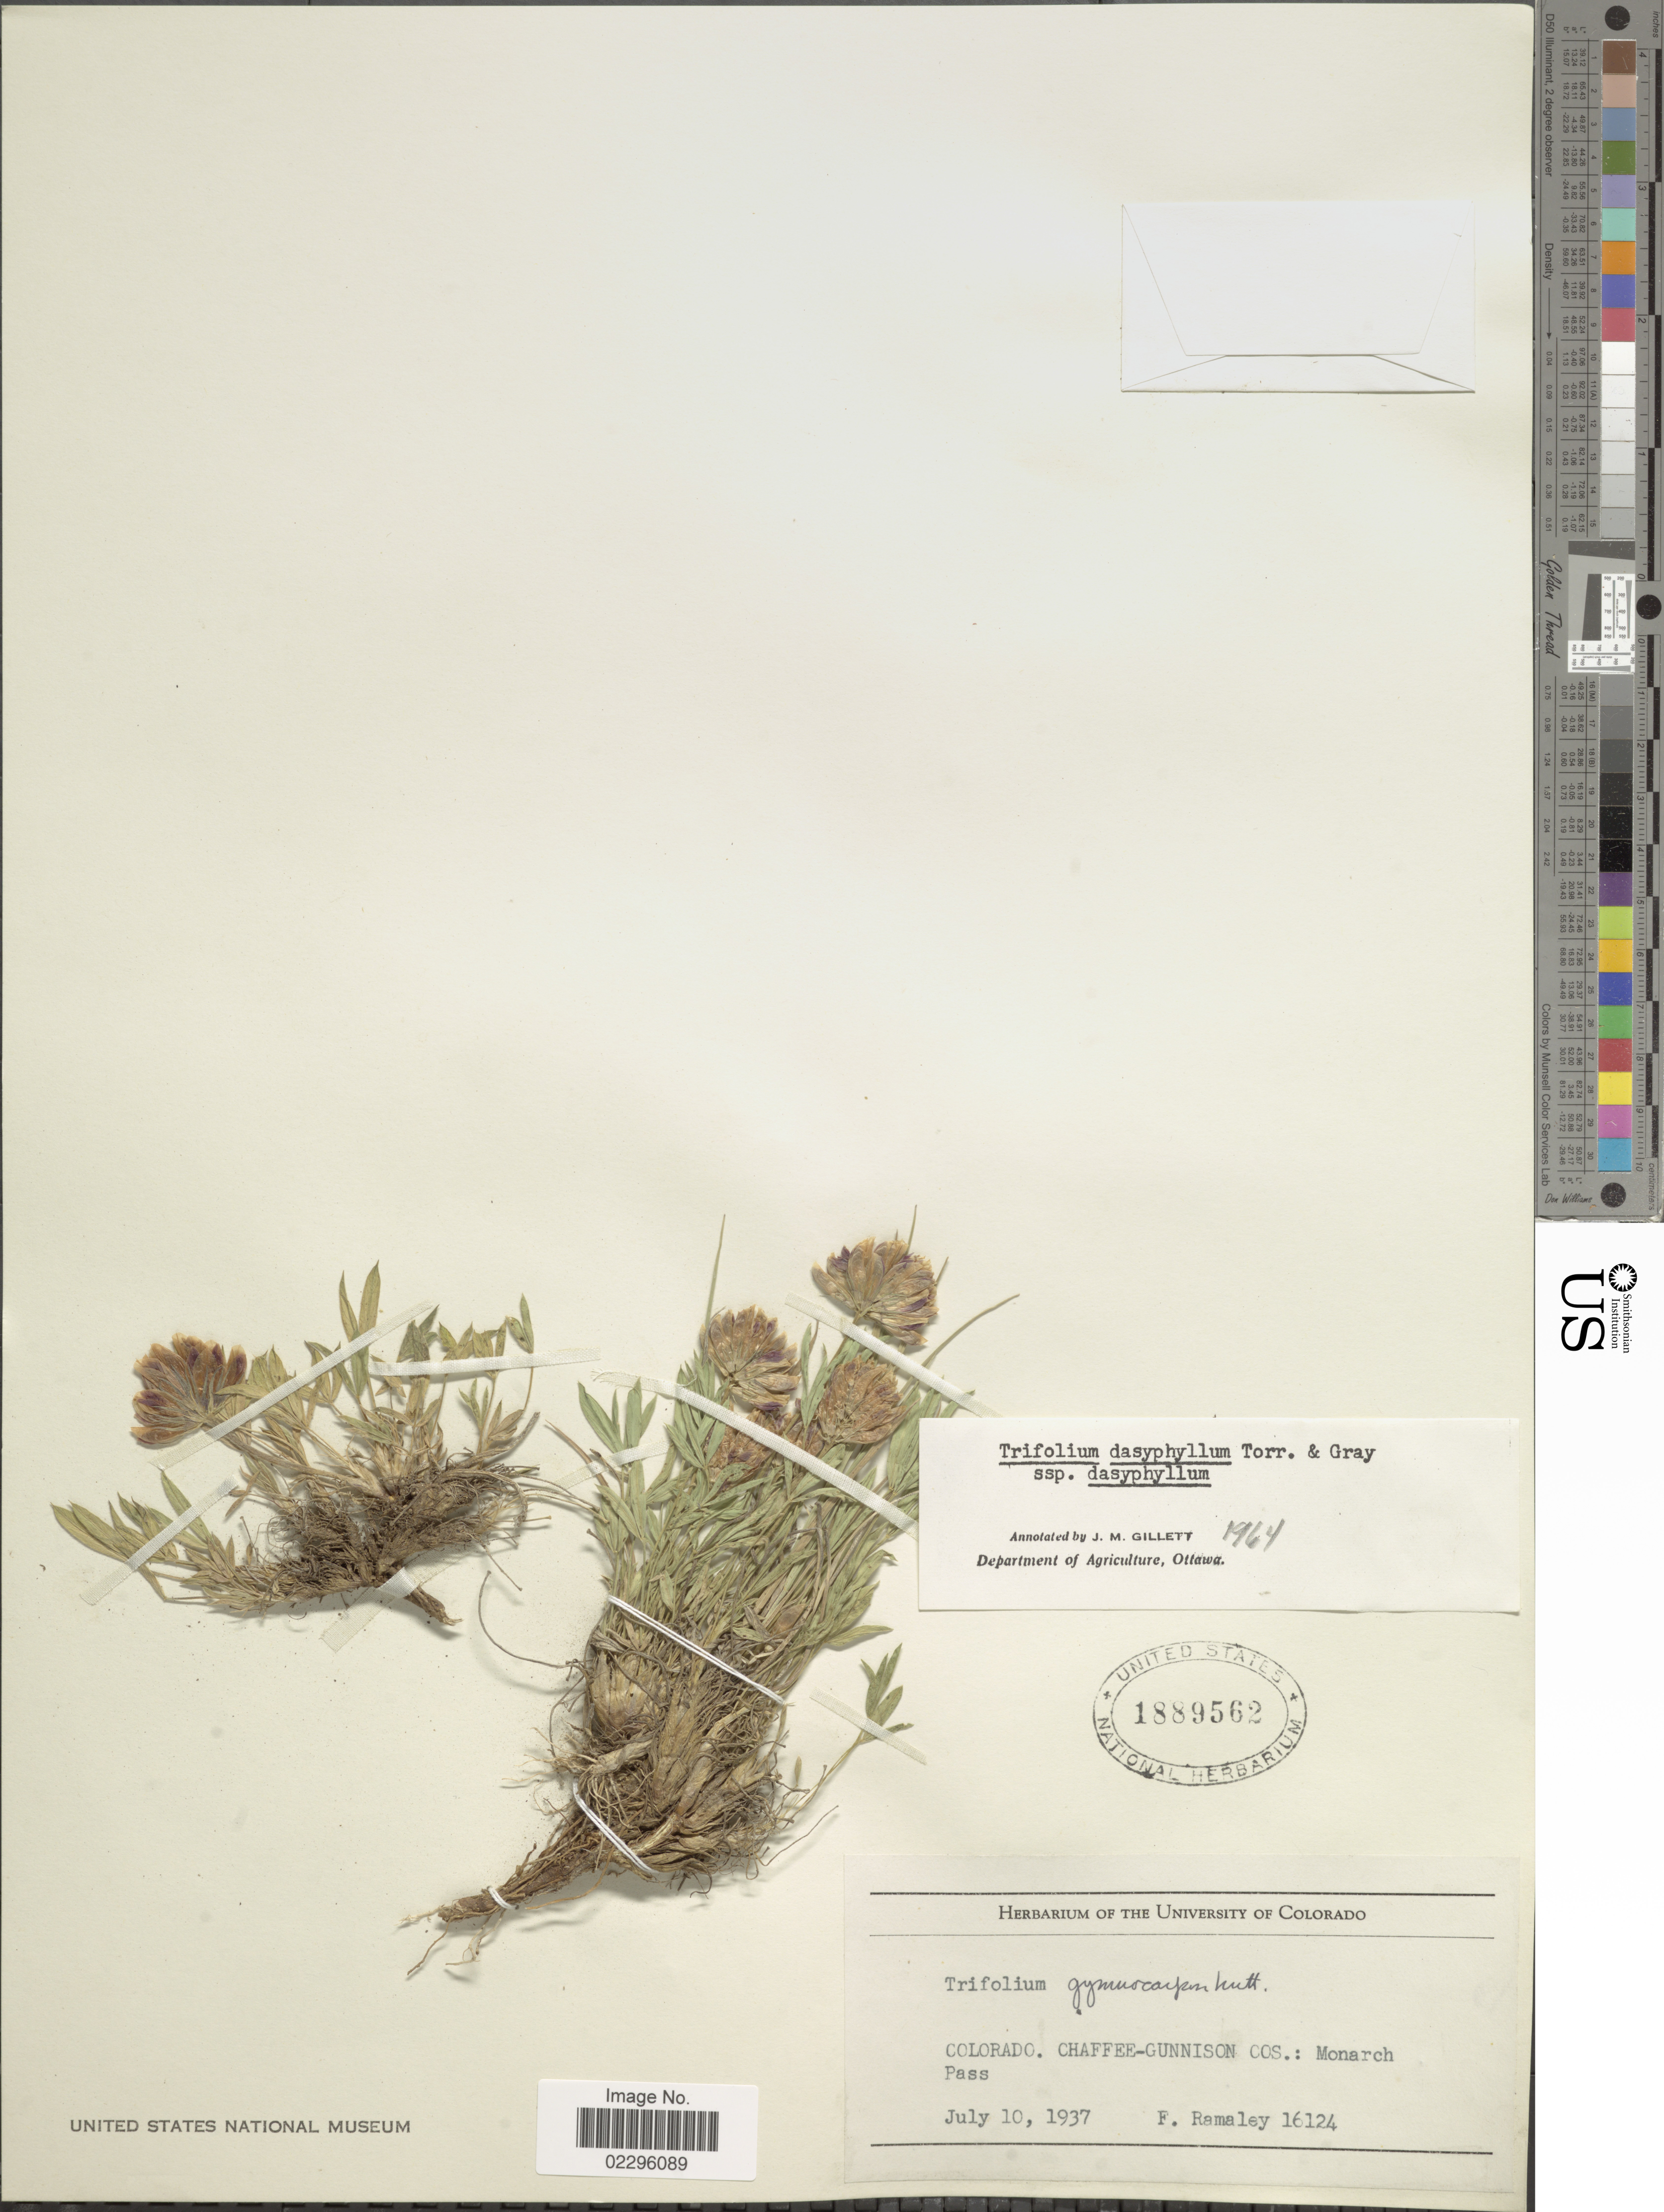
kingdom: Plantae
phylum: Tracheophyta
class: Magnoliopsida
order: Fabales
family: Fabaceae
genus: Trifolium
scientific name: Trifolium dasyphyllum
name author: Torr. & A. Gray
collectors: F. Ramaley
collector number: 16124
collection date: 1937-07-10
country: United States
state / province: Colorado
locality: Chaffee-Gunnison Cos.: Monarch Pass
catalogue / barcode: US 1889562